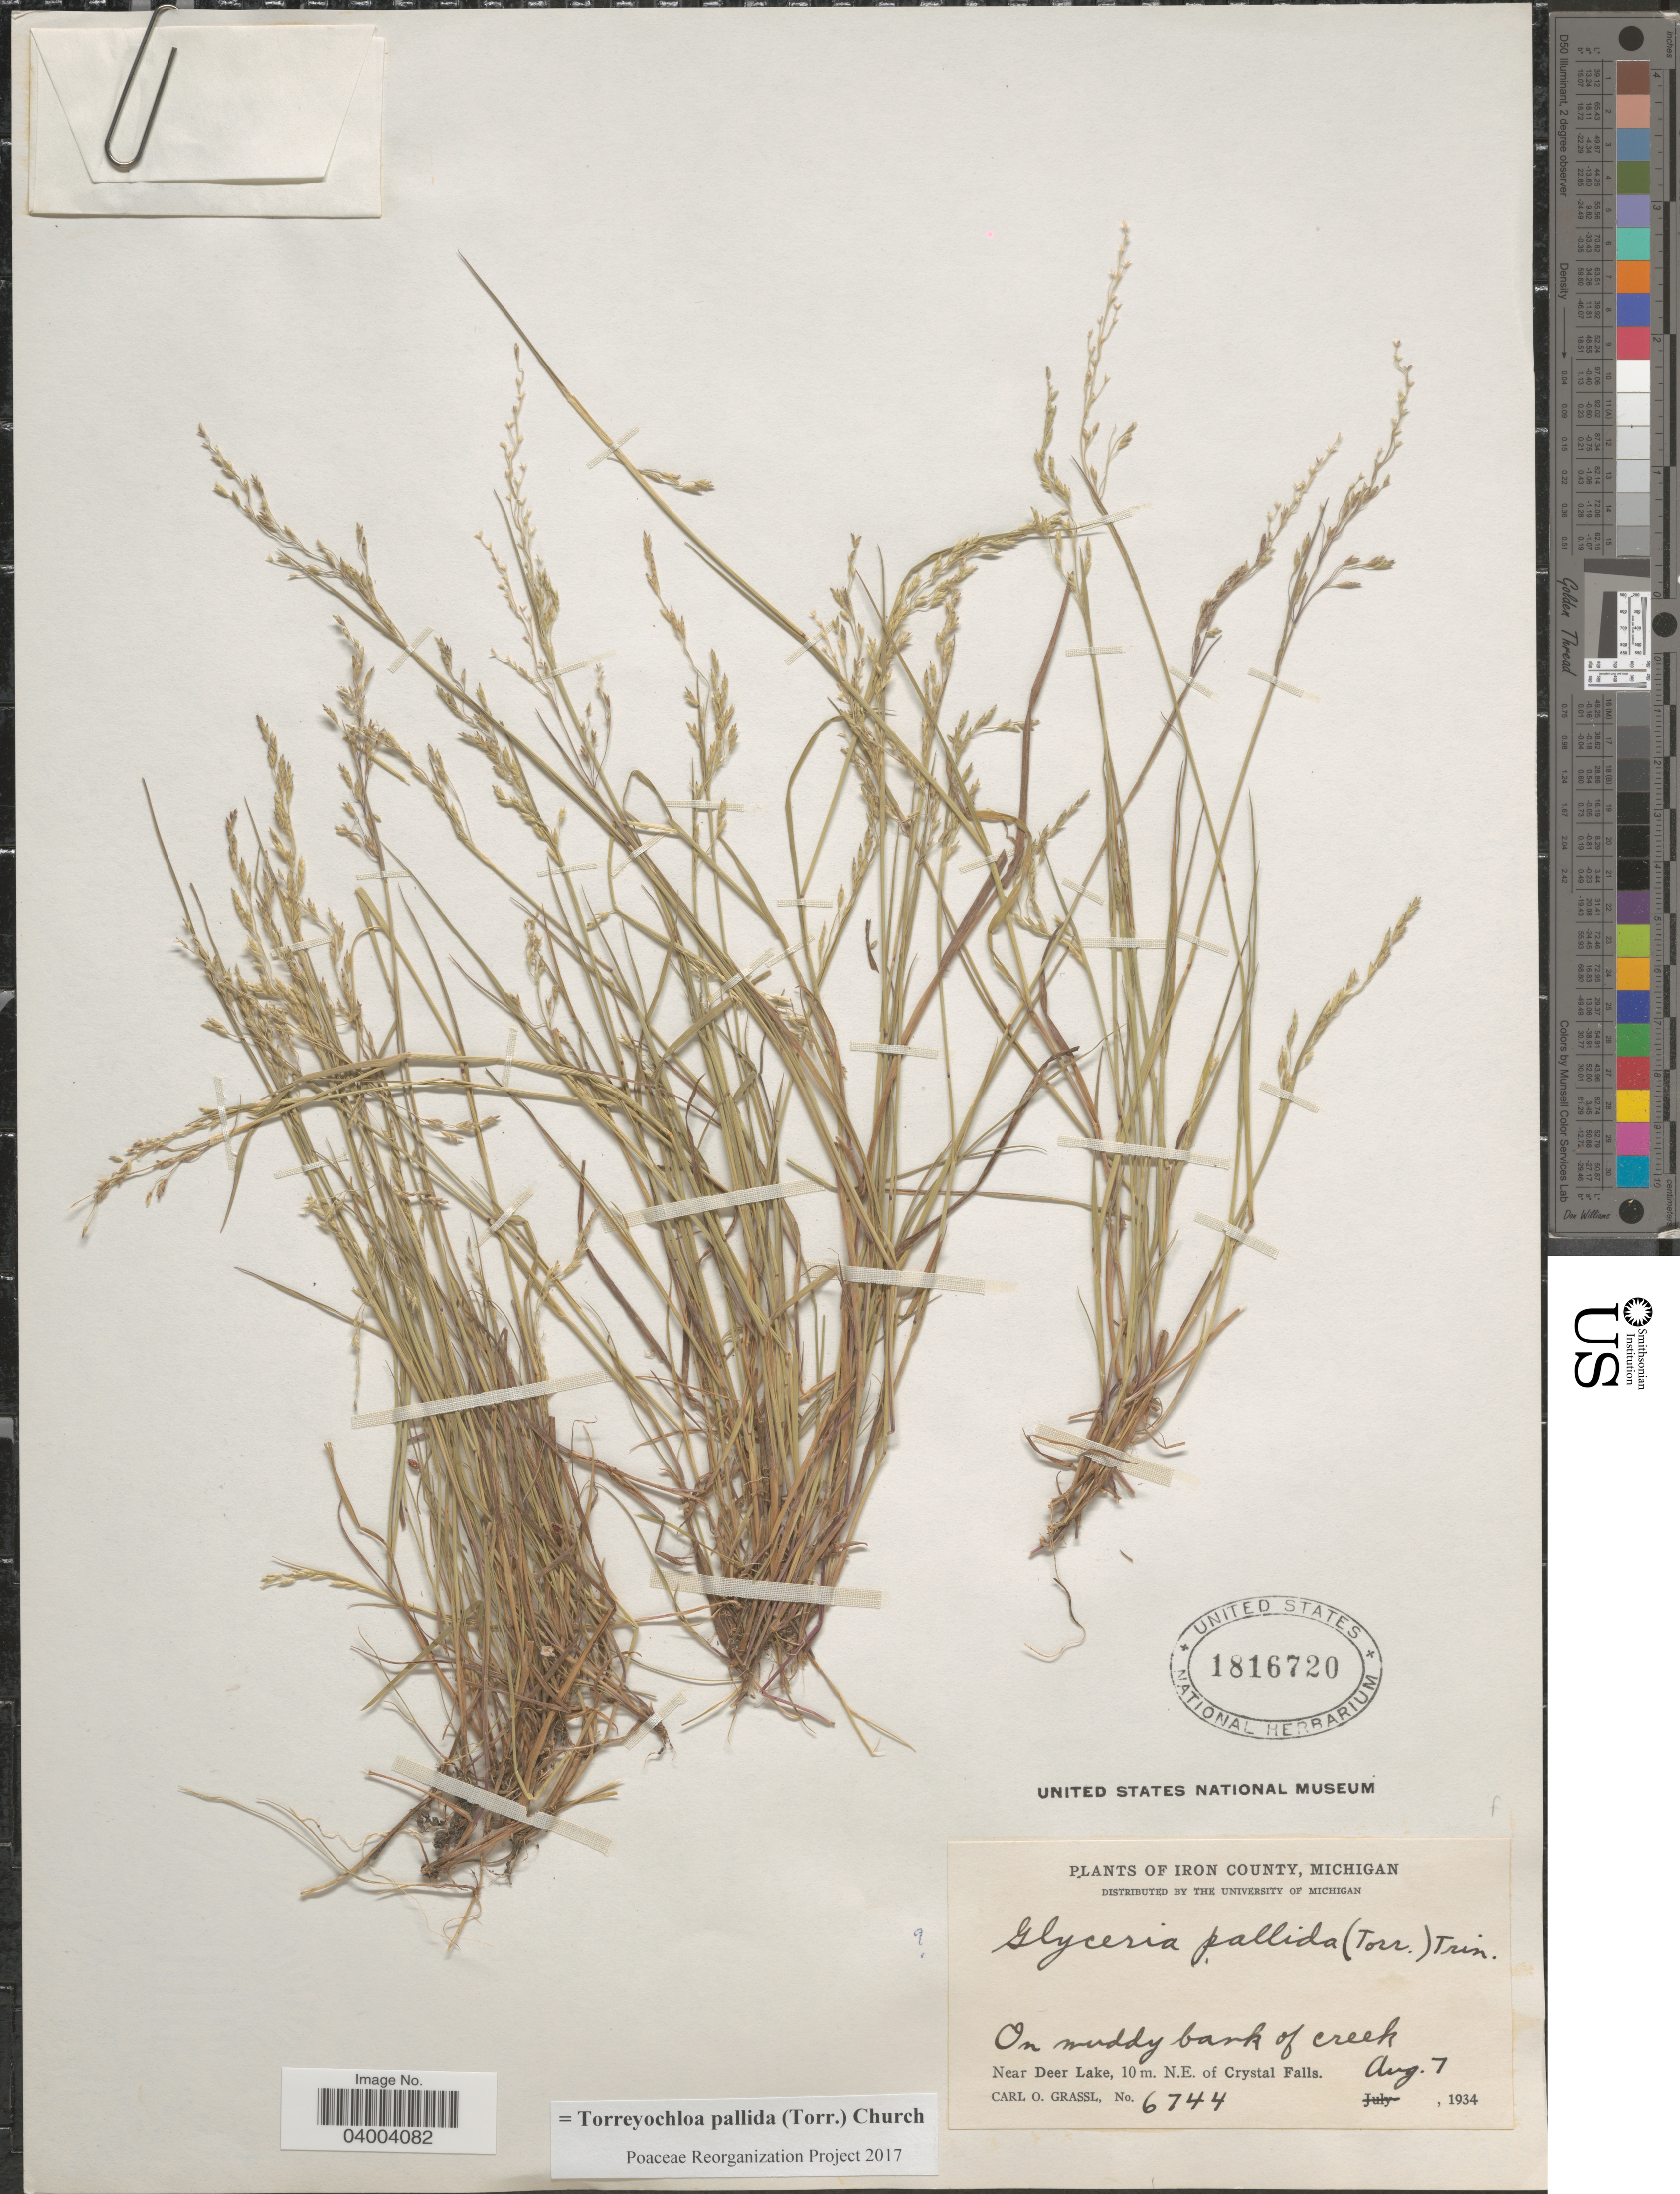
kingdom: Plantae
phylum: Tracheophyta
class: Liliopsida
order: Poales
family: Poaceae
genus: Torreyochloa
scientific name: Torreyochloa pallida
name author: (Torr.) G.L. Church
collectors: C. Grassl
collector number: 6744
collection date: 1934-08-07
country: United States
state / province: Michigan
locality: Iron County. On muddy bank of creek. Near Deer Lake, 10m. N.E. of Crystal Falls.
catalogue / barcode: US 1816720